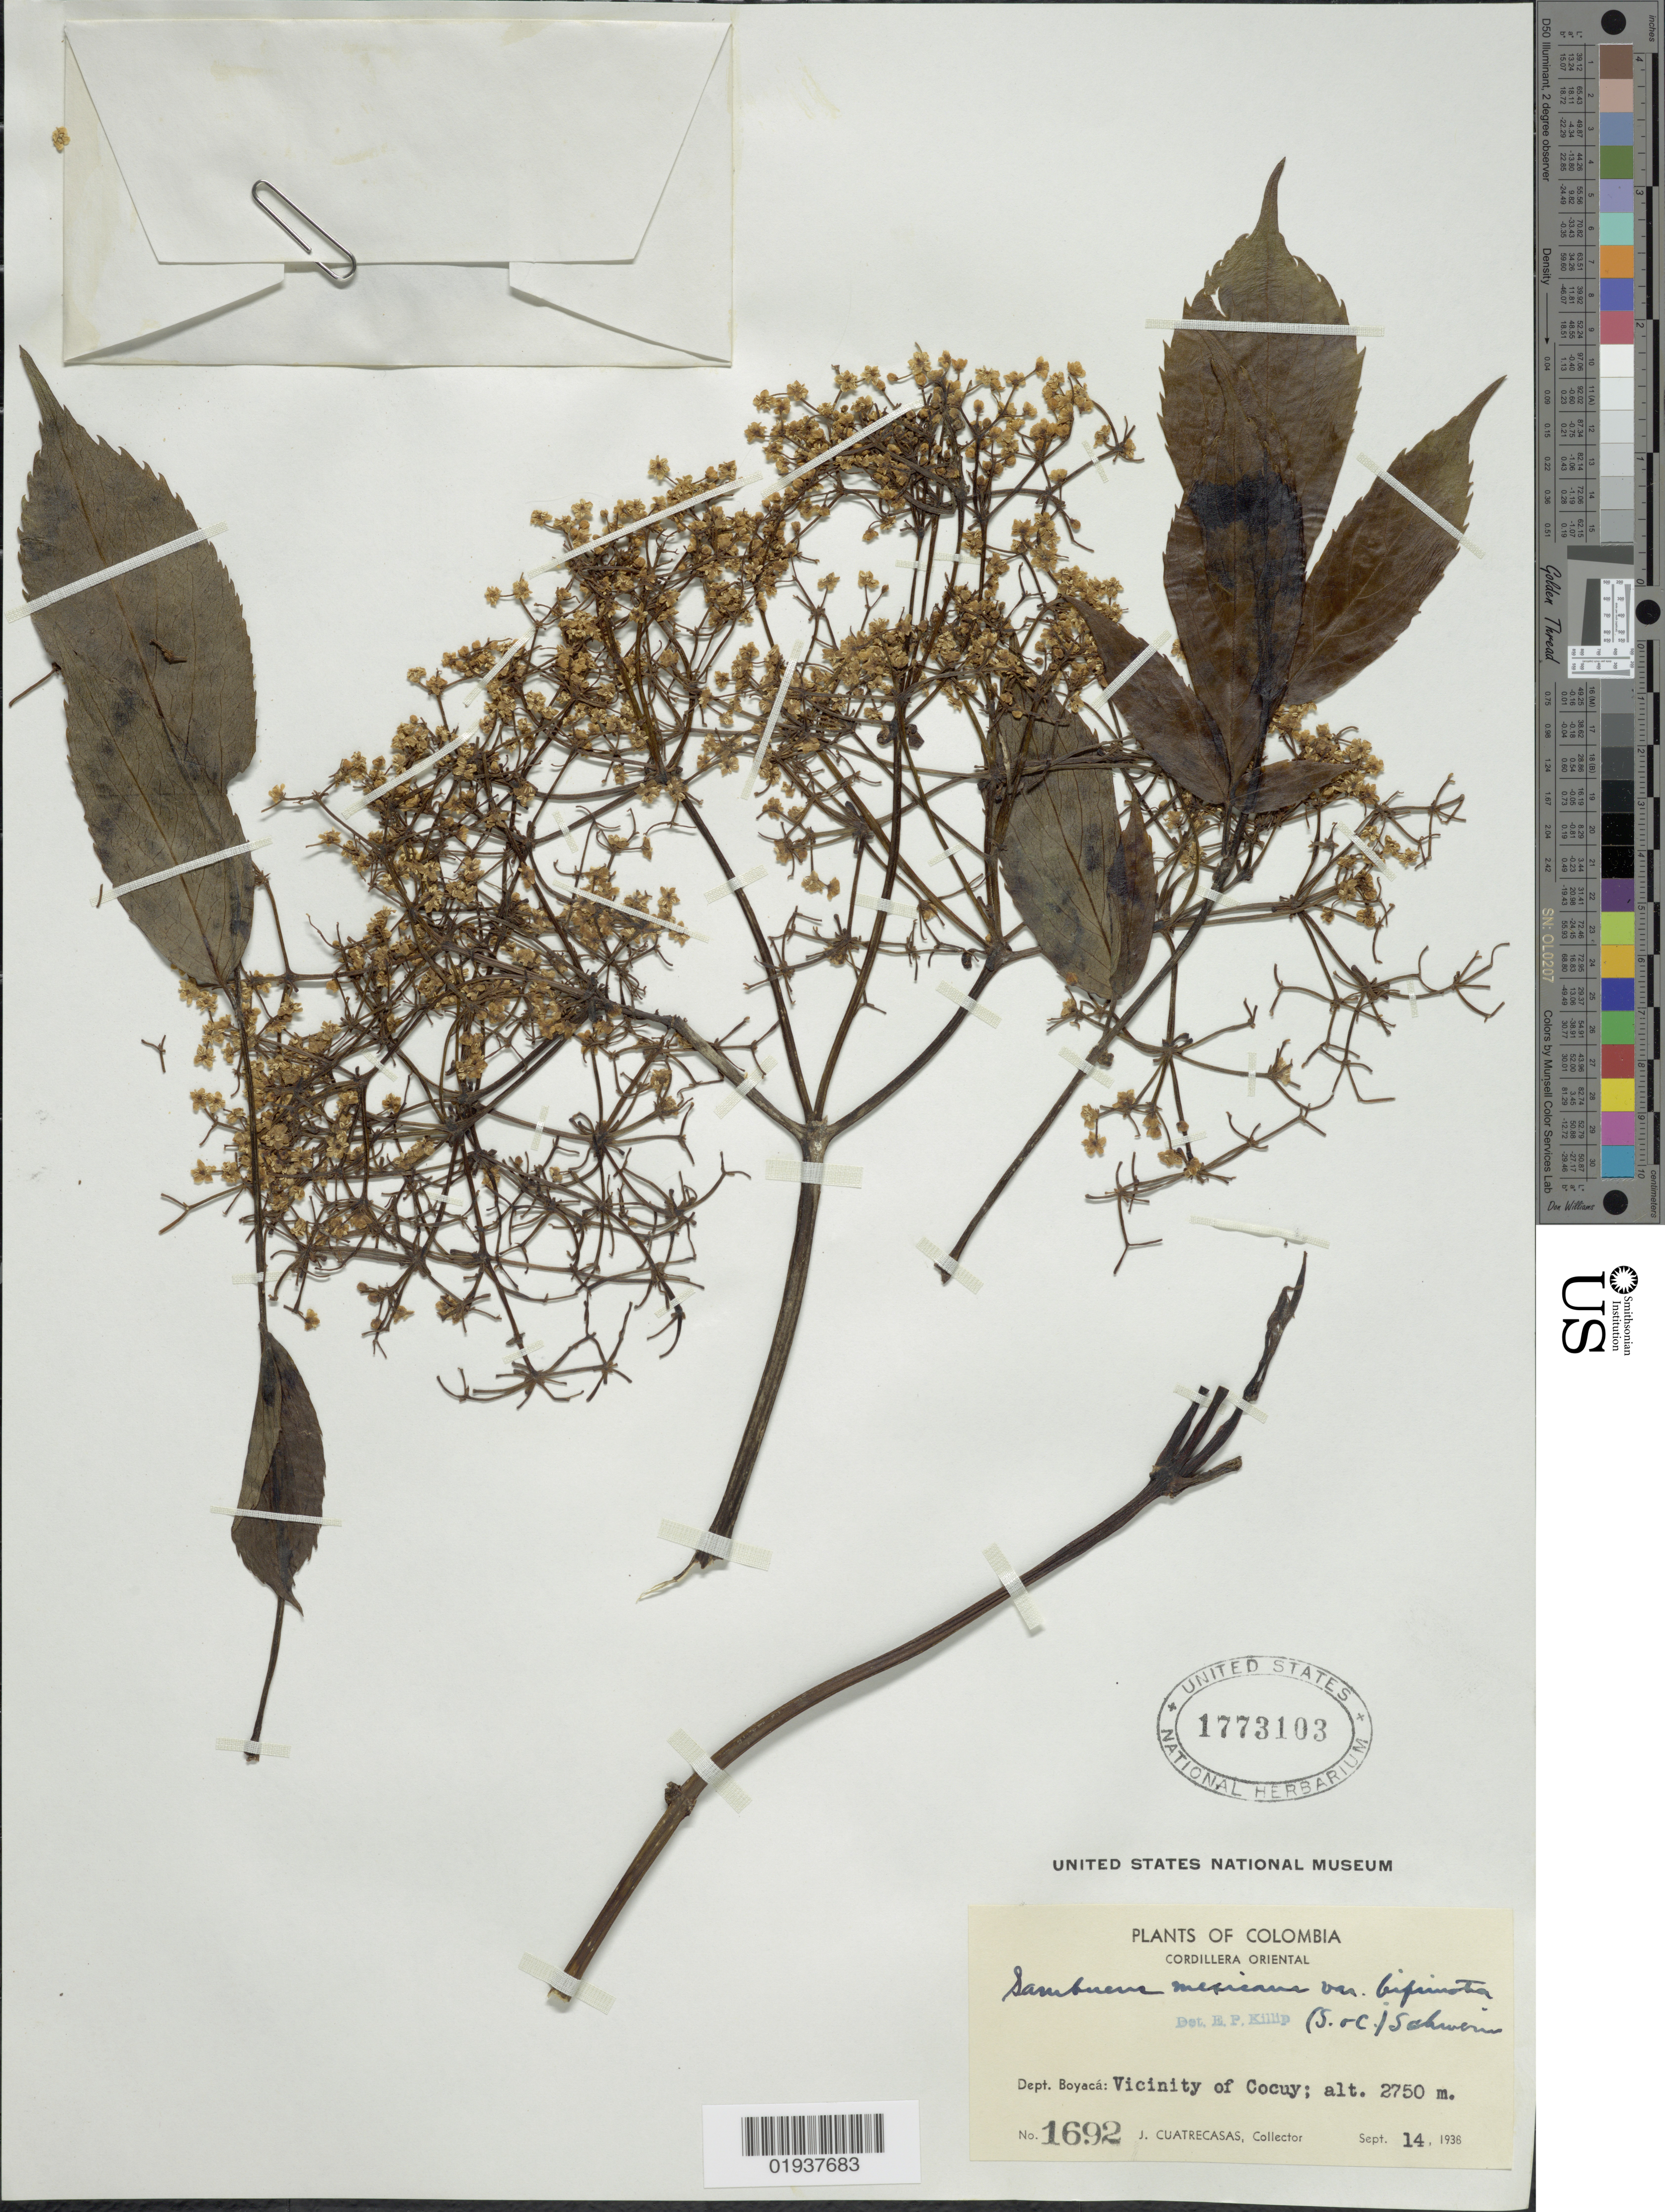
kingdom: Plantae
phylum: Tracheophyta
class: Magnoliopsida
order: Dipsacales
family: Viburnaceae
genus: Sambucus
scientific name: Sambucus canadensis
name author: L.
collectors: J. Cuatrecasas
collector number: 1692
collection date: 1938-09-14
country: Colombia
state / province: Boyacá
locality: Dept. Boyacá, Cordillera Oriental, Vicinity of Cocuy.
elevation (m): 2750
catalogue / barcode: US 1773103